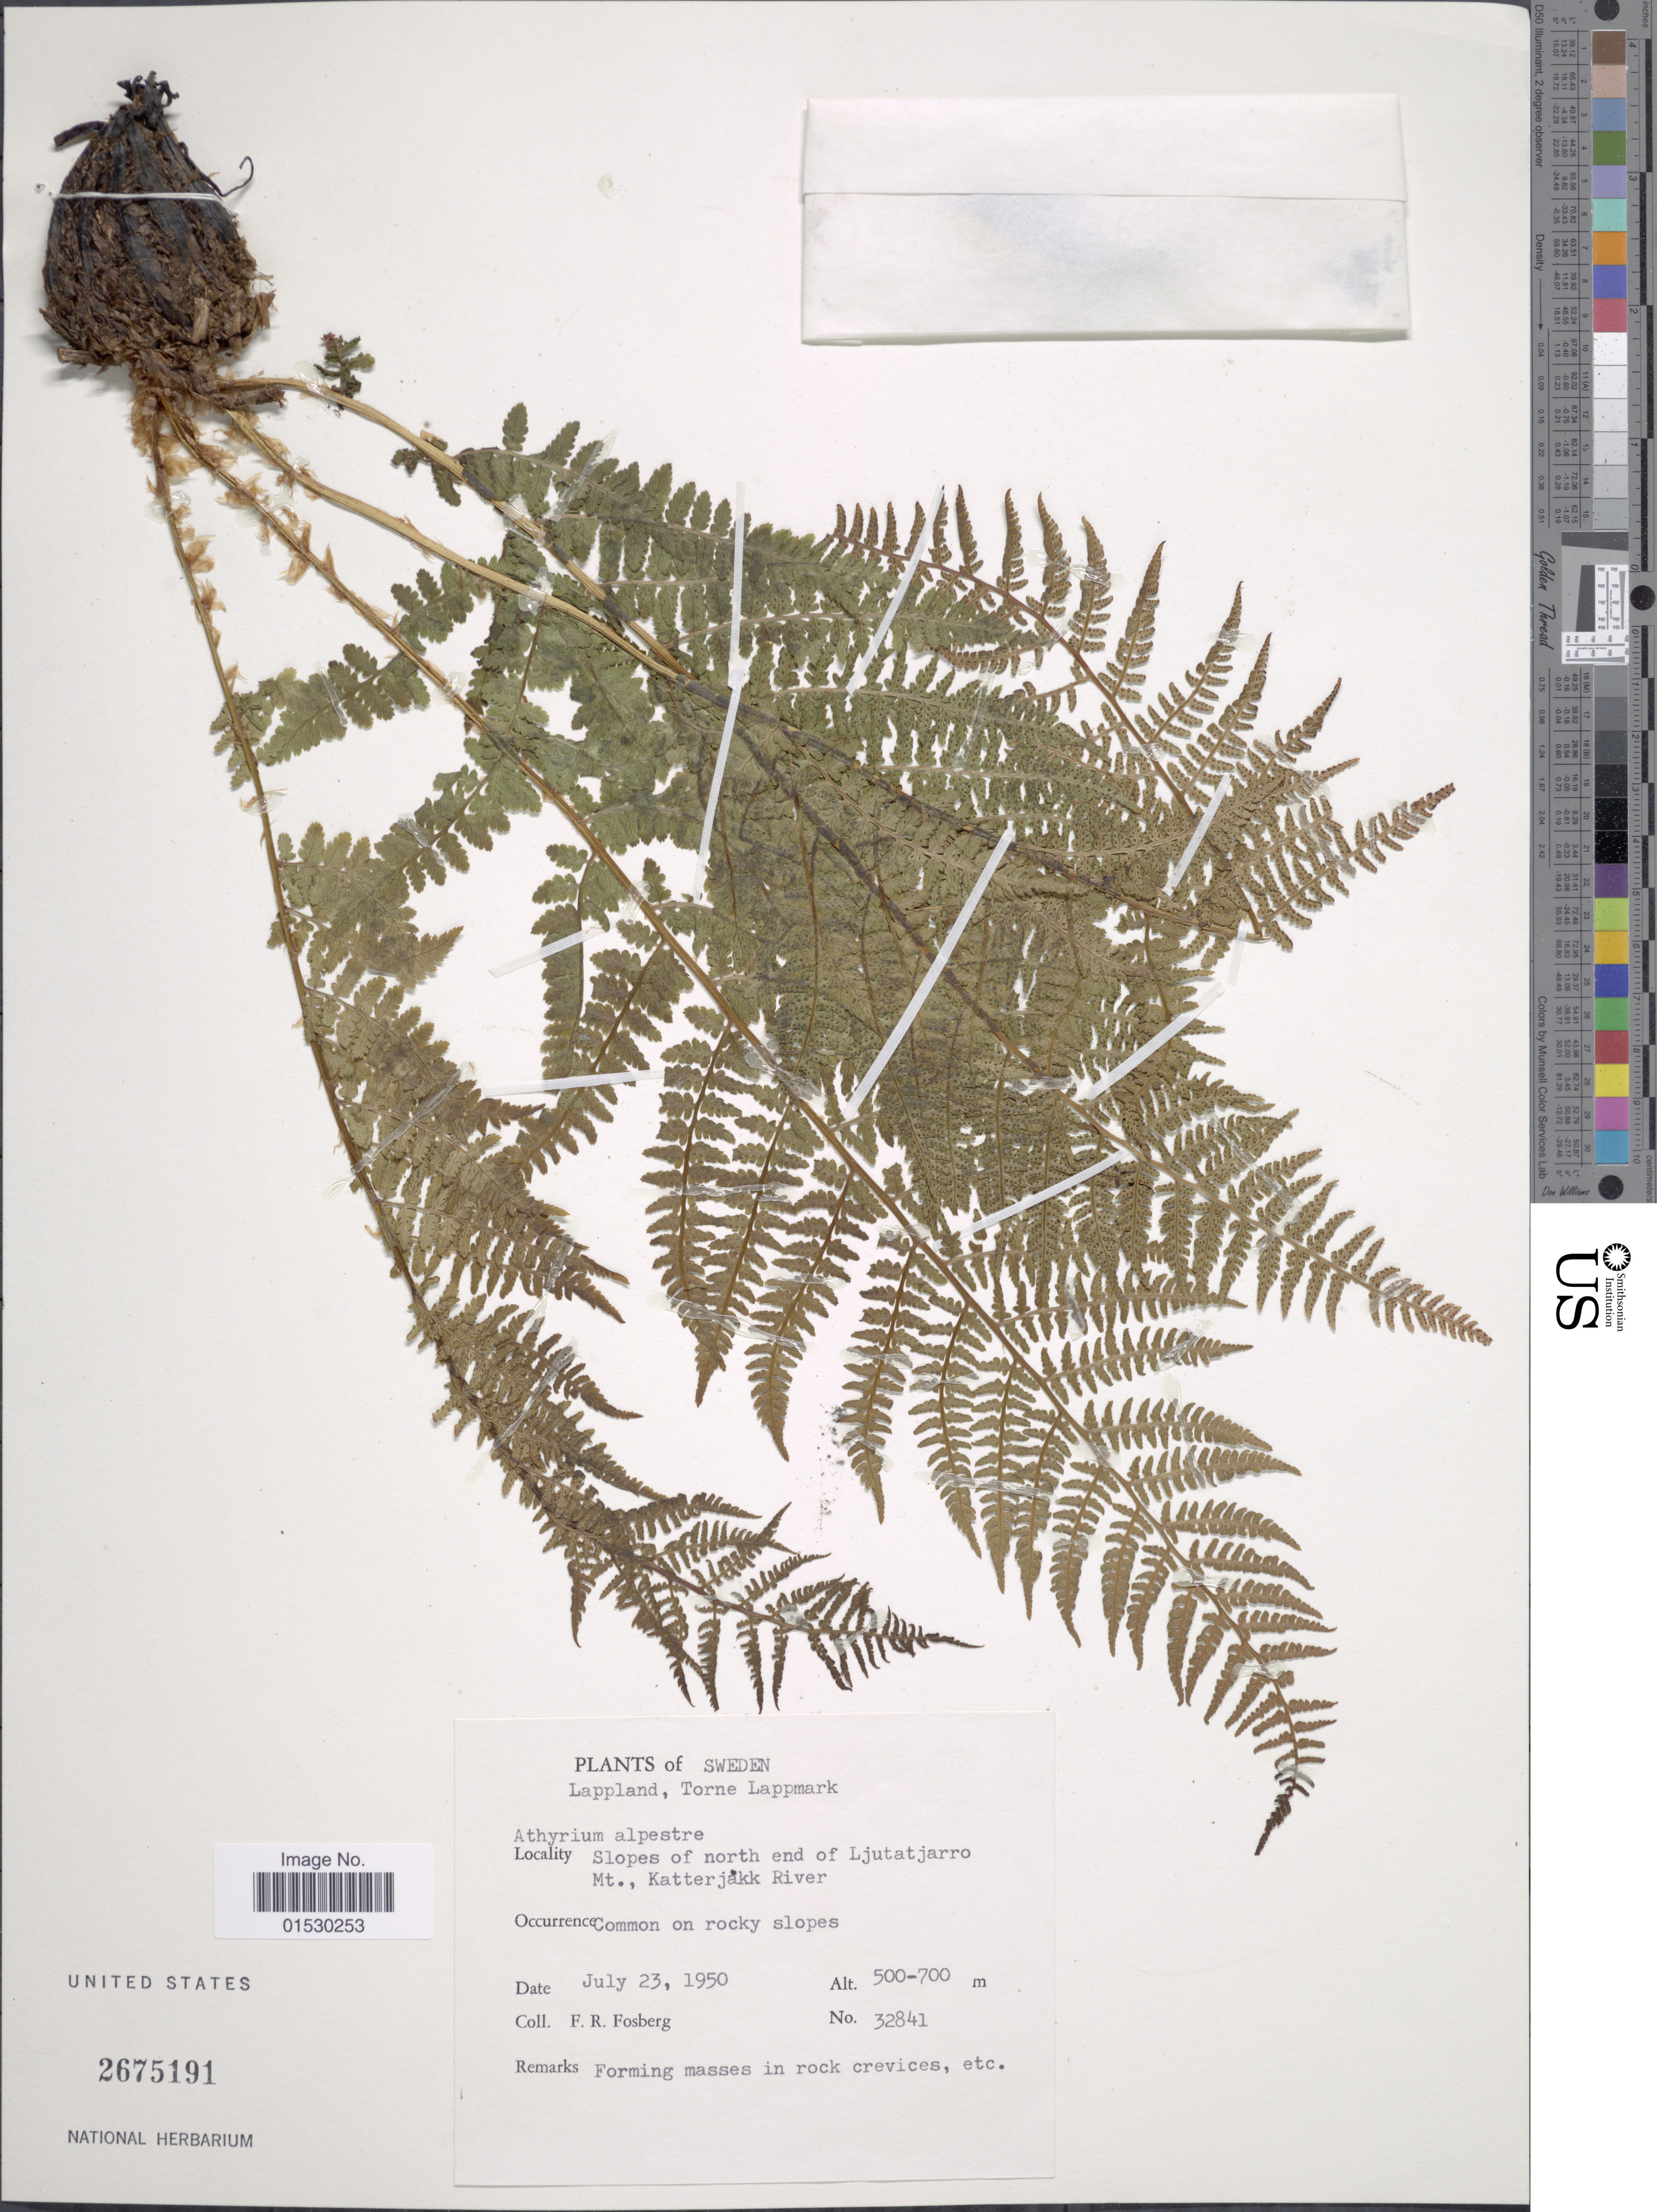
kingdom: Plantae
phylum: Tracheophyta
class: Polypodiopsida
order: Polypodiales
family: Athyriaceae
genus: Athyrium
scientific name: Athyrium alpestre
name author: (Hoppe) Rylands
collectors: F. R. Fosberg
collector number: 32841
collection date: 1950-07-23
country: Finland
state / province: Lappi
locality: Sweden, Torne Lappmark, Slopes of north end of Ljutatjarro Mt. Katterjakk River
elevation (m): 500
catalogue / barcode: US 2675191